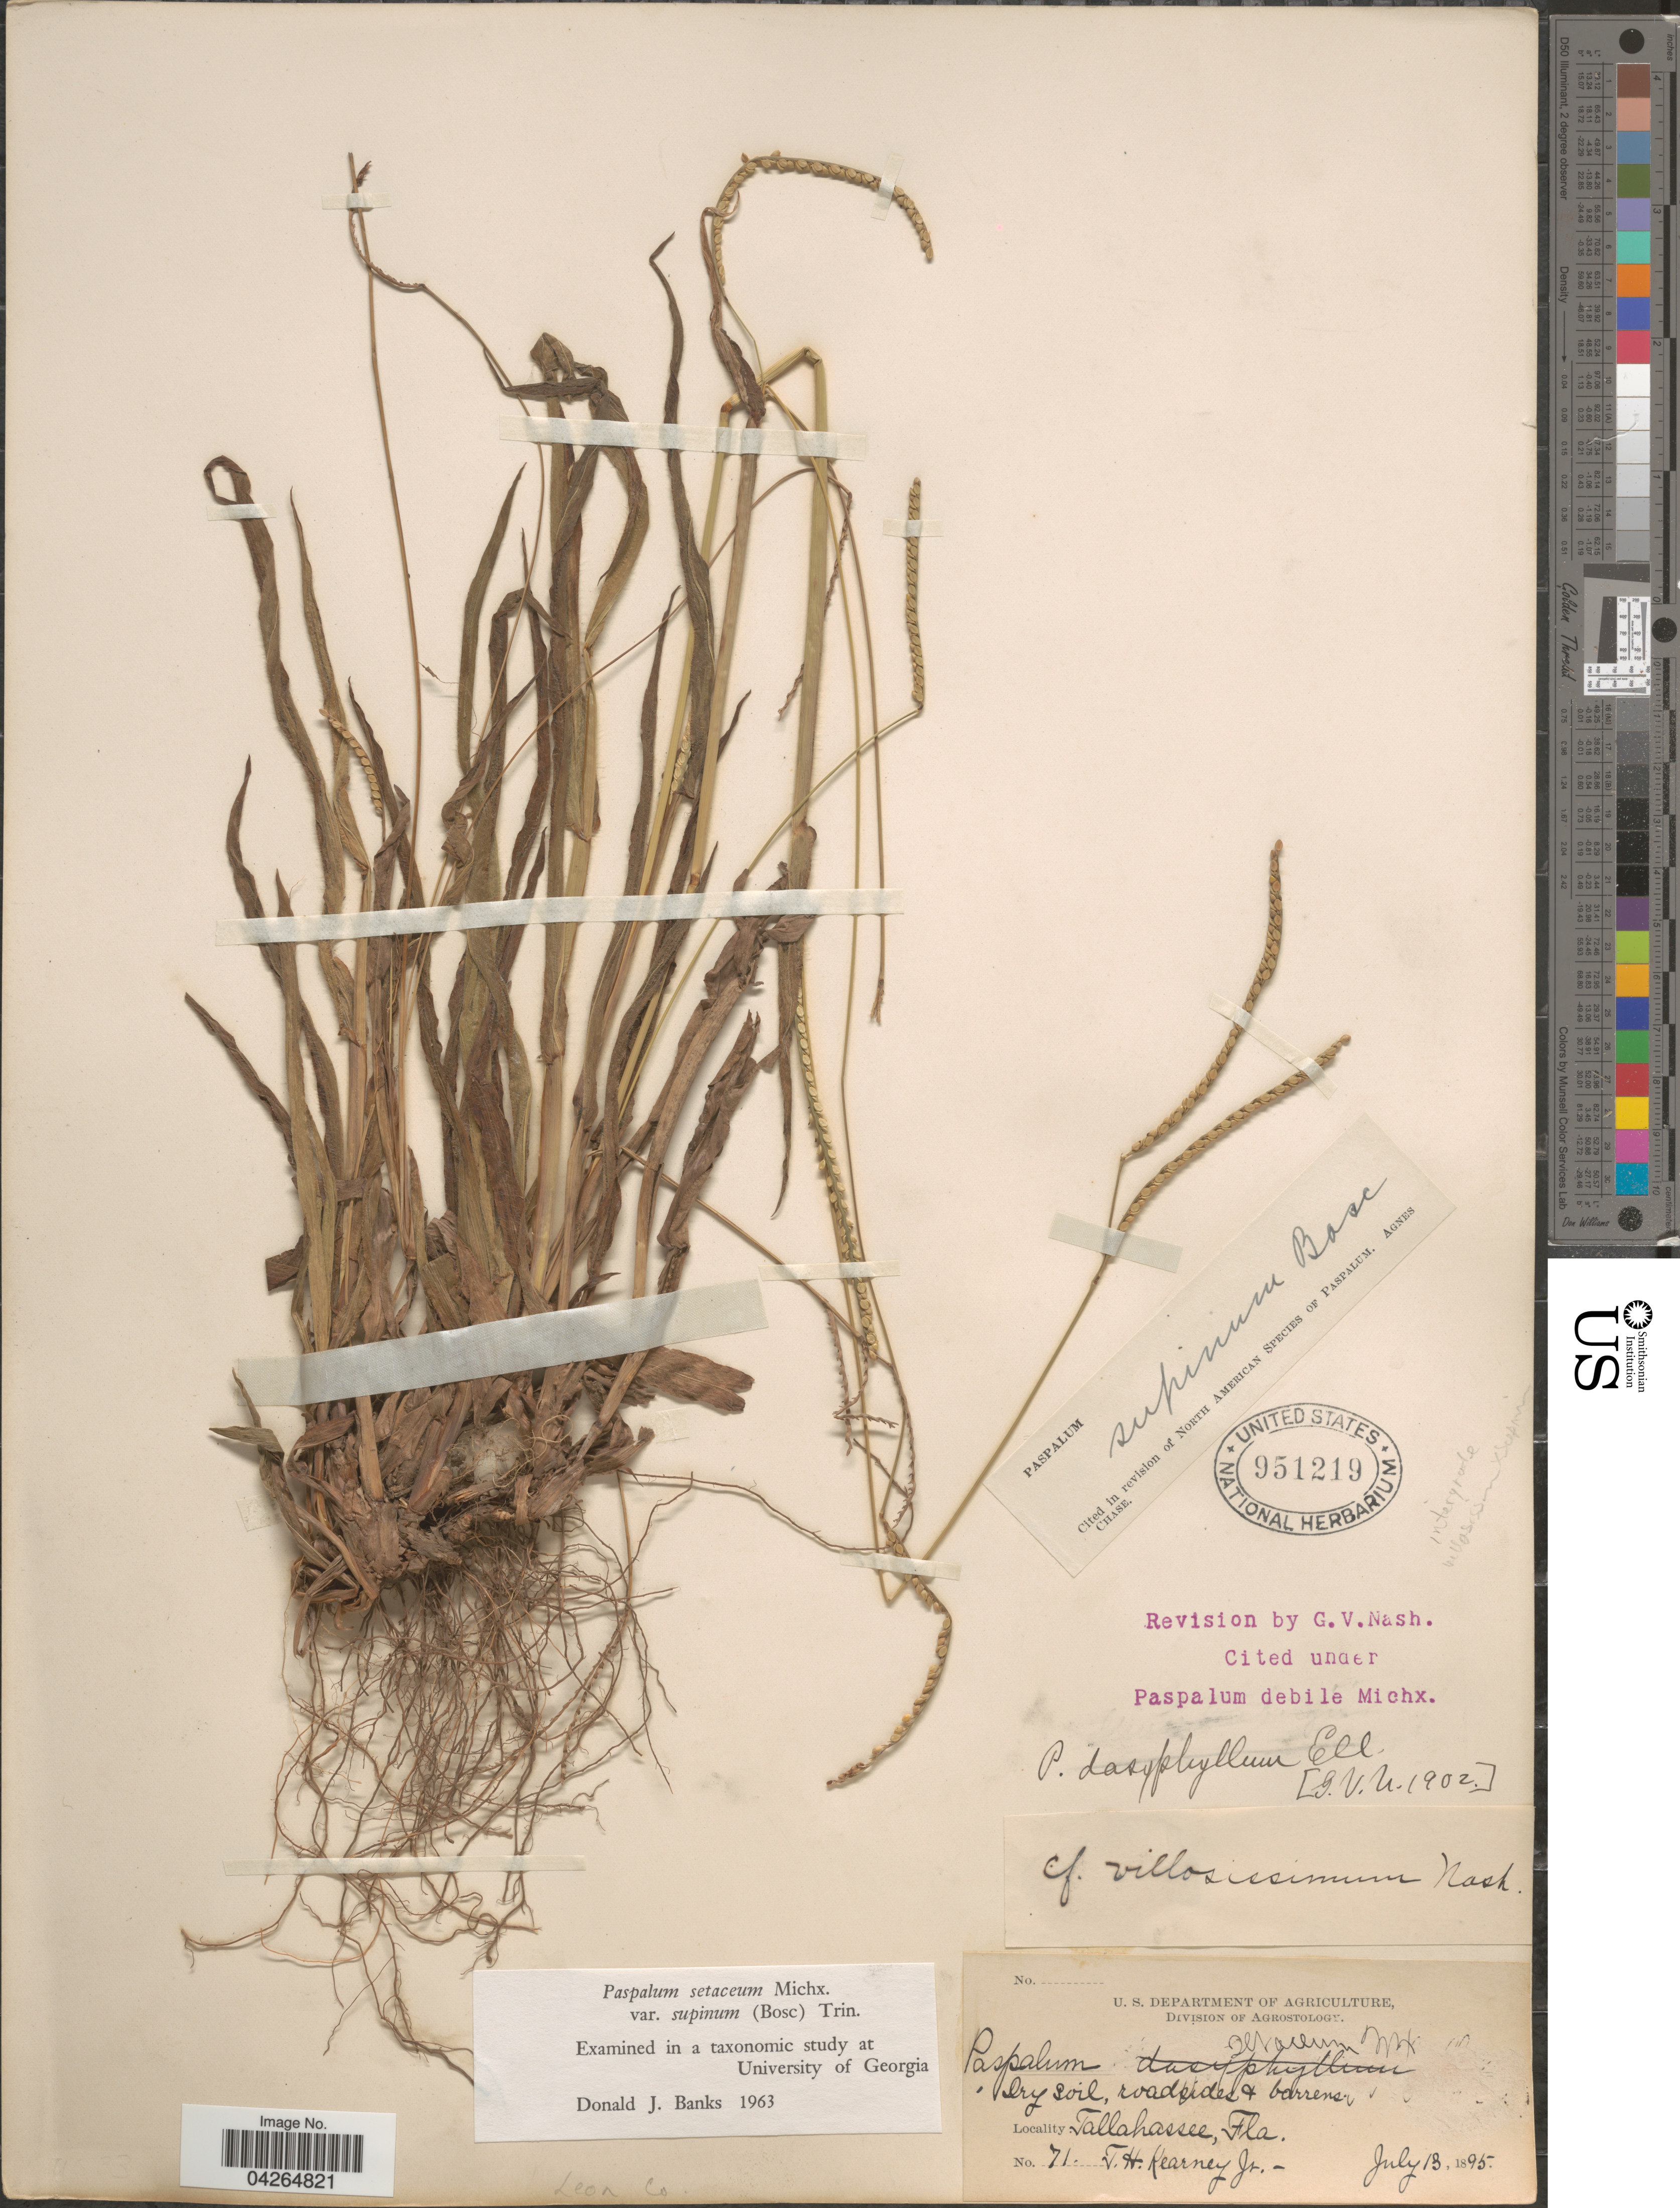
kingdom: Plantae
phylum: Tracheophyta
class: Liliopsida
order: Poales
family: Poaceae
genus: Paspalum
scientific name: Paspalum setaceum var. supinum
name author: (Bosc ex Poir.) Trin.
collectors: T. H. Kearney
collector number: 71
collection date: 1895-07-13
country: United States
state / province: Florida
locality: Tallahassee. Leon Co.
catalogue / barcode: US 951219